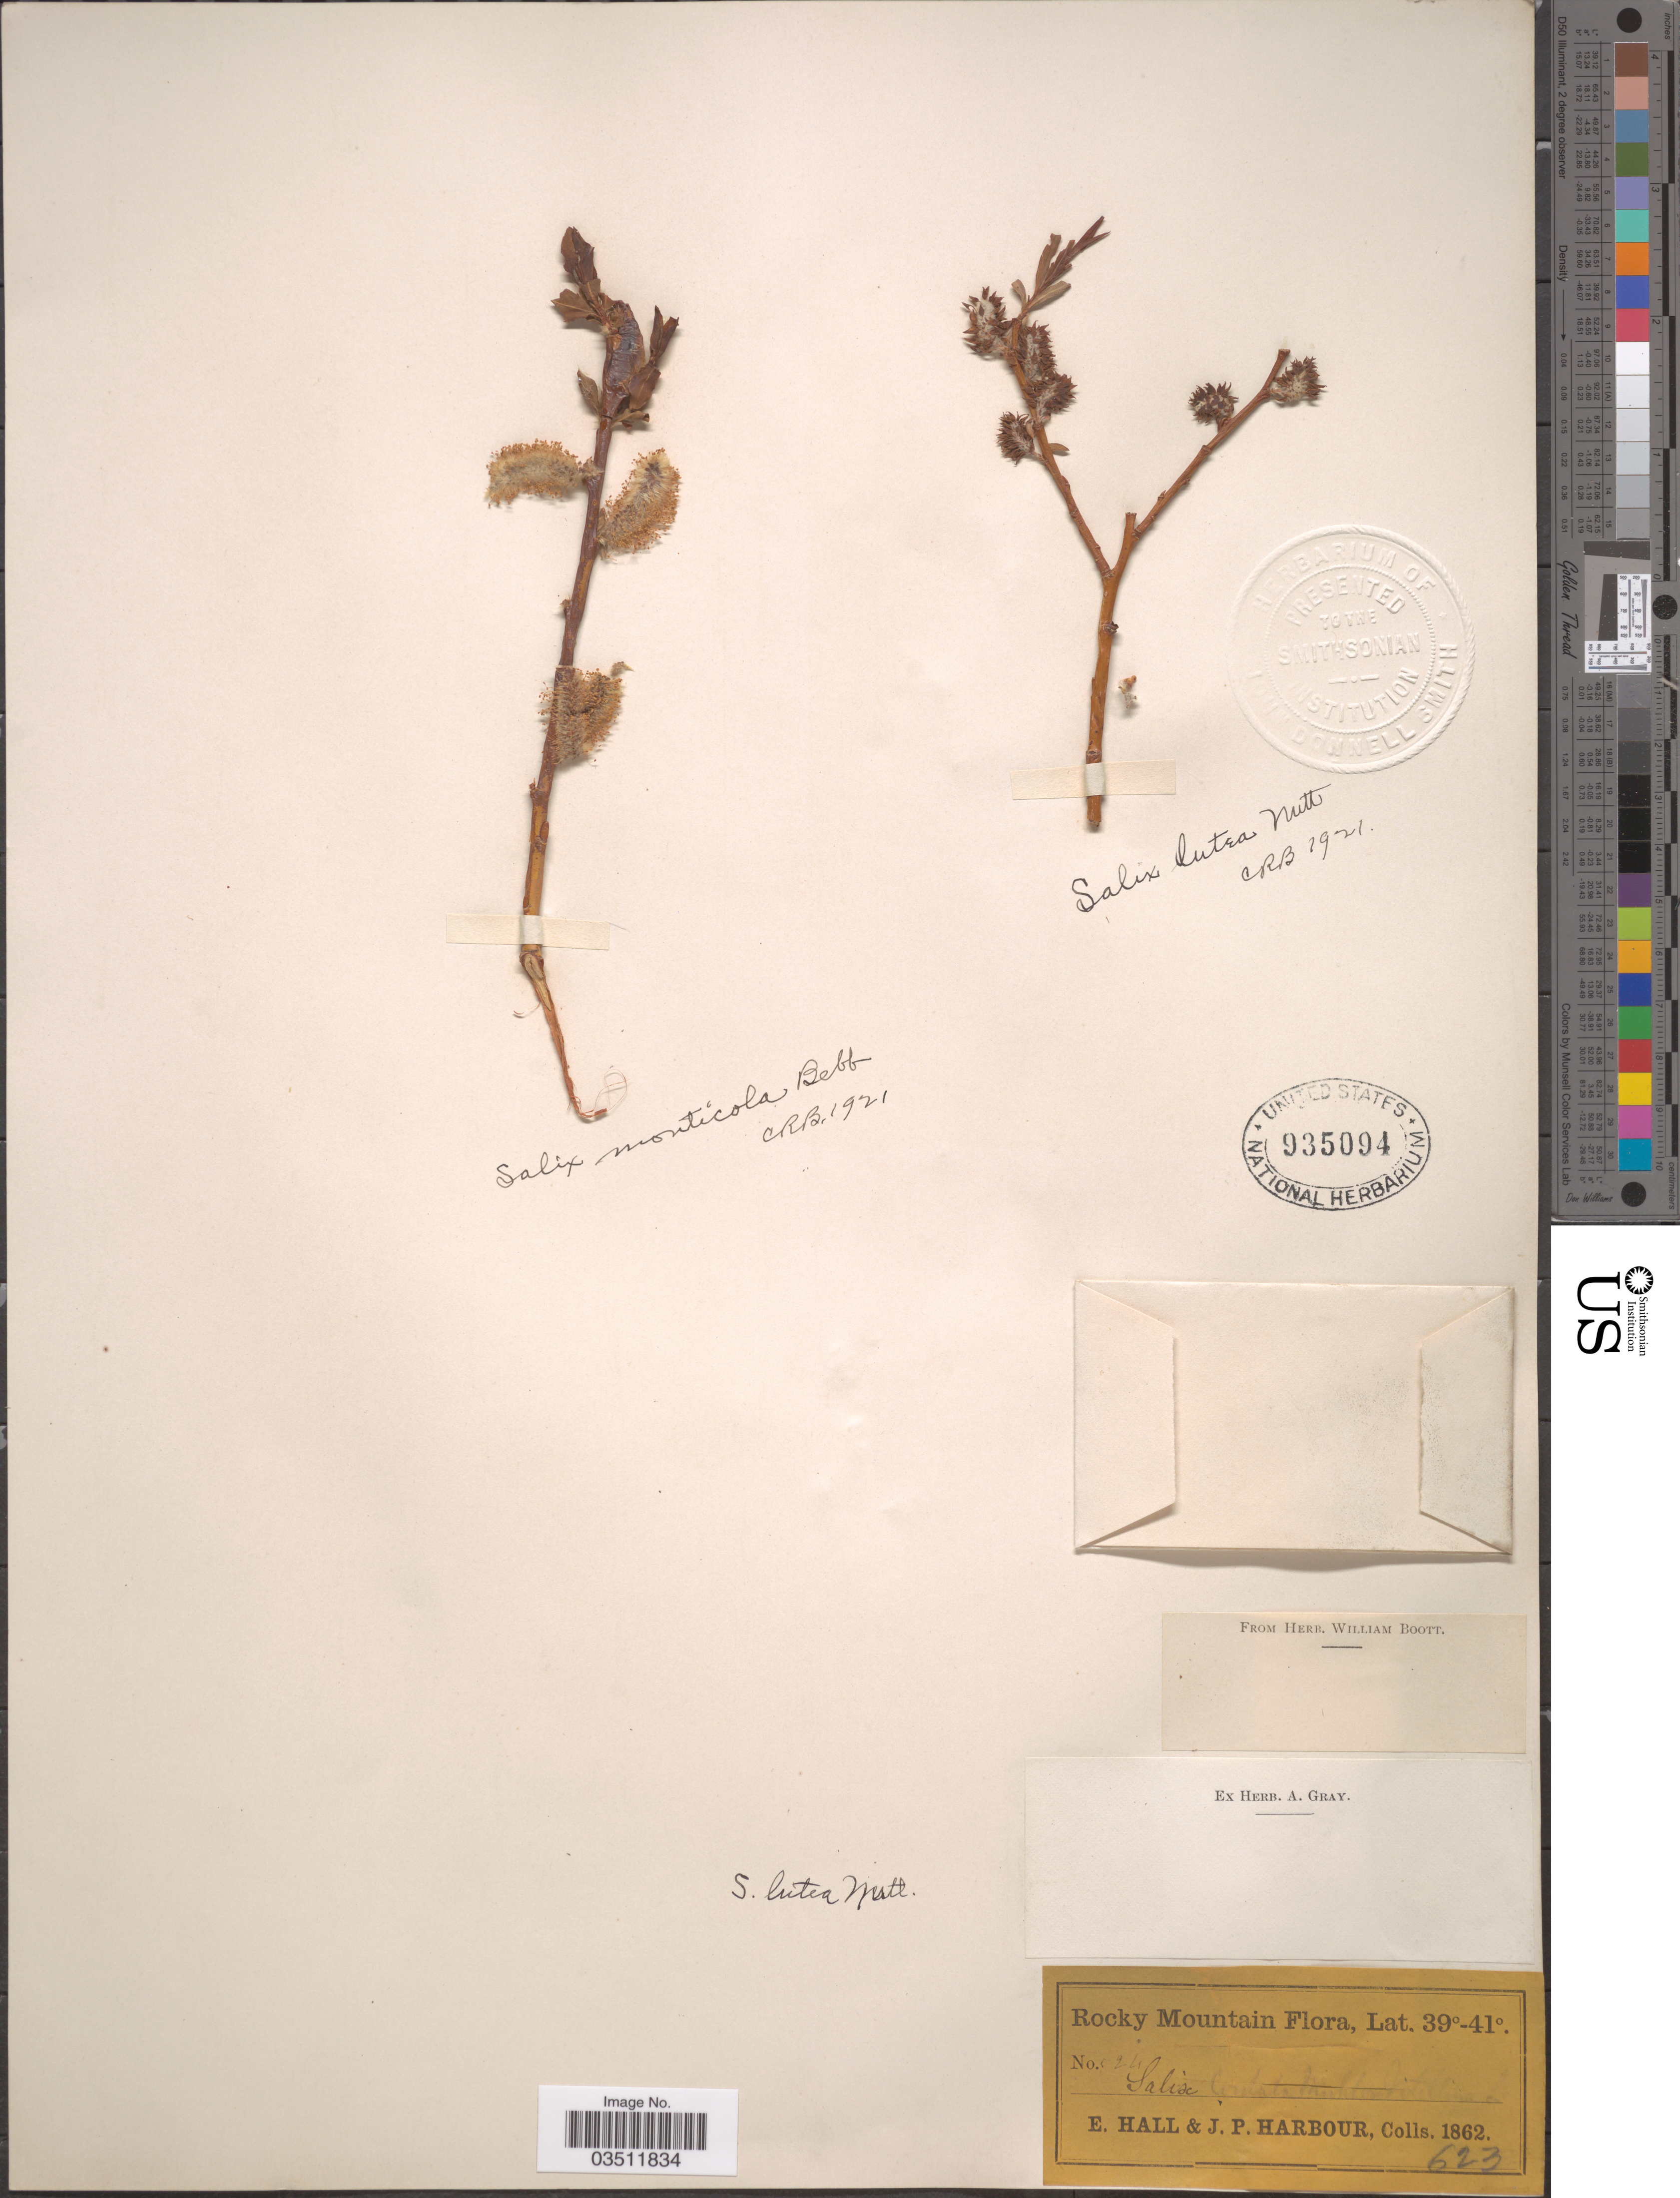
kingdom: Plantae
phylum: Tracheophyta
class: Magnoliopsida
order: Malpighiales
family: Salicaceae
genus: Salix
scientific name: Salix lutea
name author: Nutt.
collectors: E. Hall & J. Harbour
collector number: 624*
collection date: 1862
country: United States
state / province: Colorado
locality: Rocky Mountain.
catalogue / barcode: US 935094